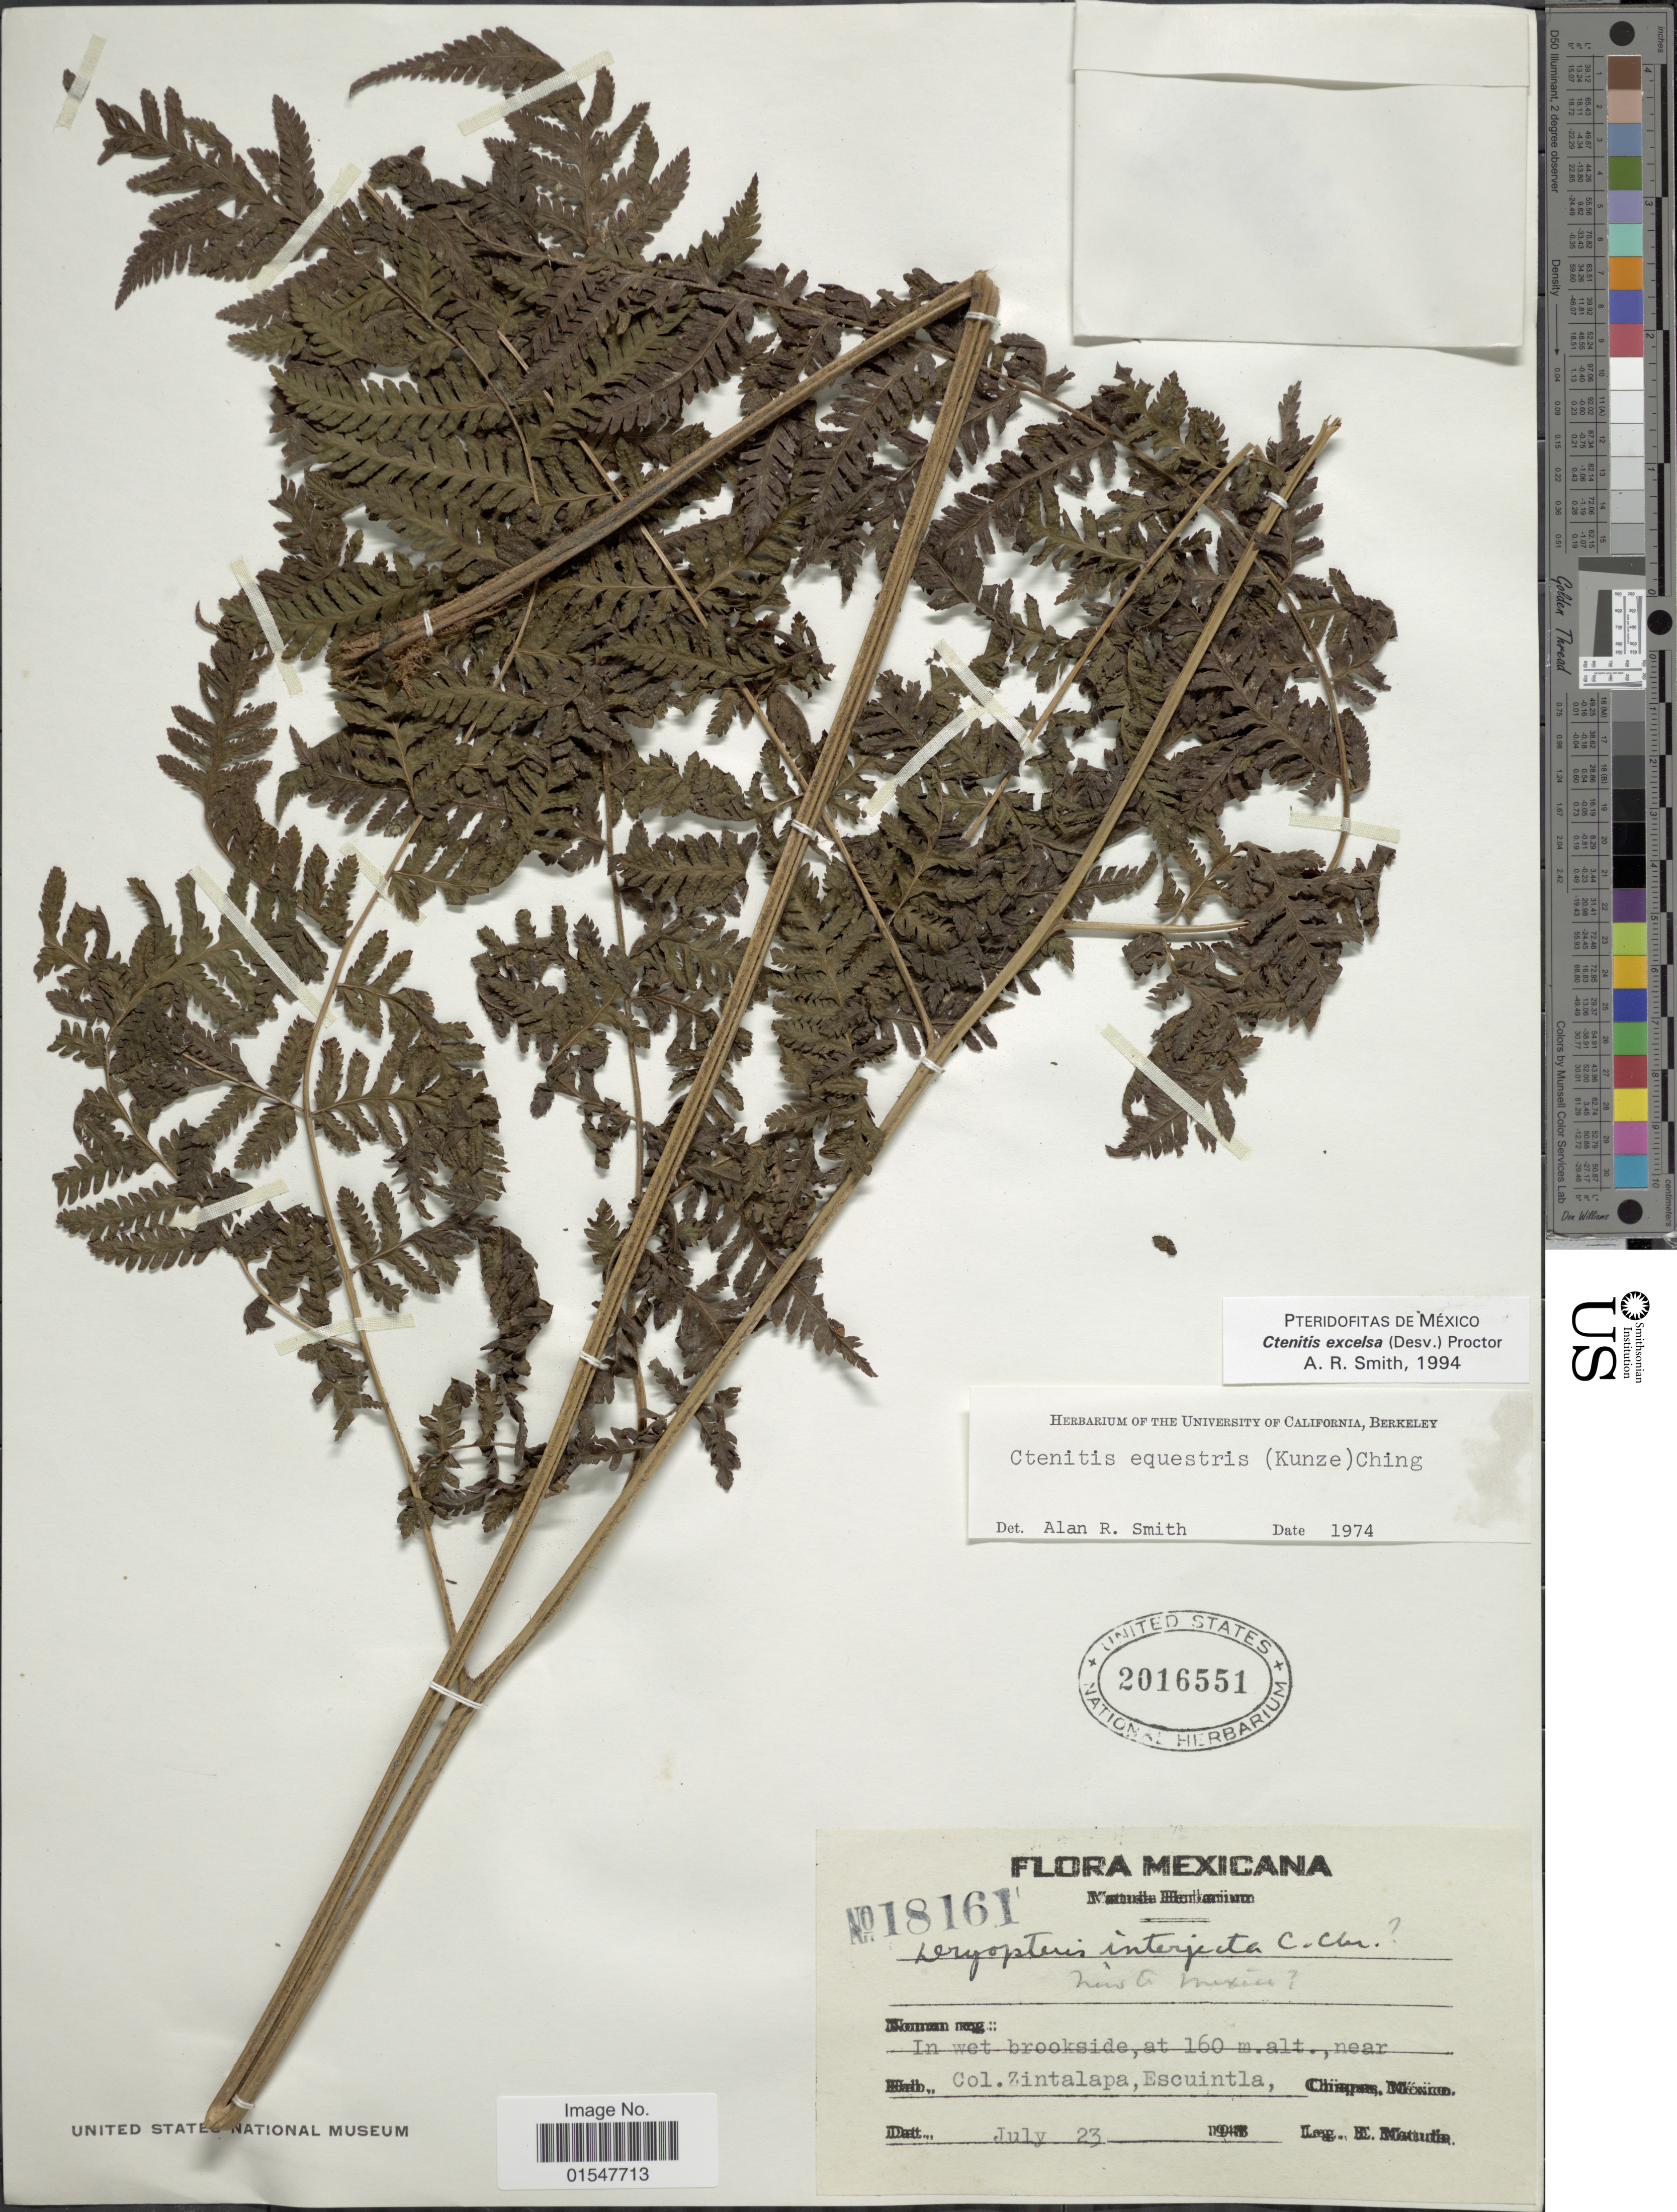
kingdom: Plantae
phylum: Tracheophyta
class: Polypodiopsida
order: Polypodiales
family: Dryopteridaceae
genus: Ctenitis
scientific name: Ctenitis excelsa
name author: (Desv.) Proctor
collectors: E. Matuda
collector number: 18161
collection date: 1948-07-23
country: Mexico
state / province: Chiapas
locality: Col. Zintalapa, Escuintla, Chiapas, Mexico.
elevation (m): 160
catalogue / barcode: US 2016551